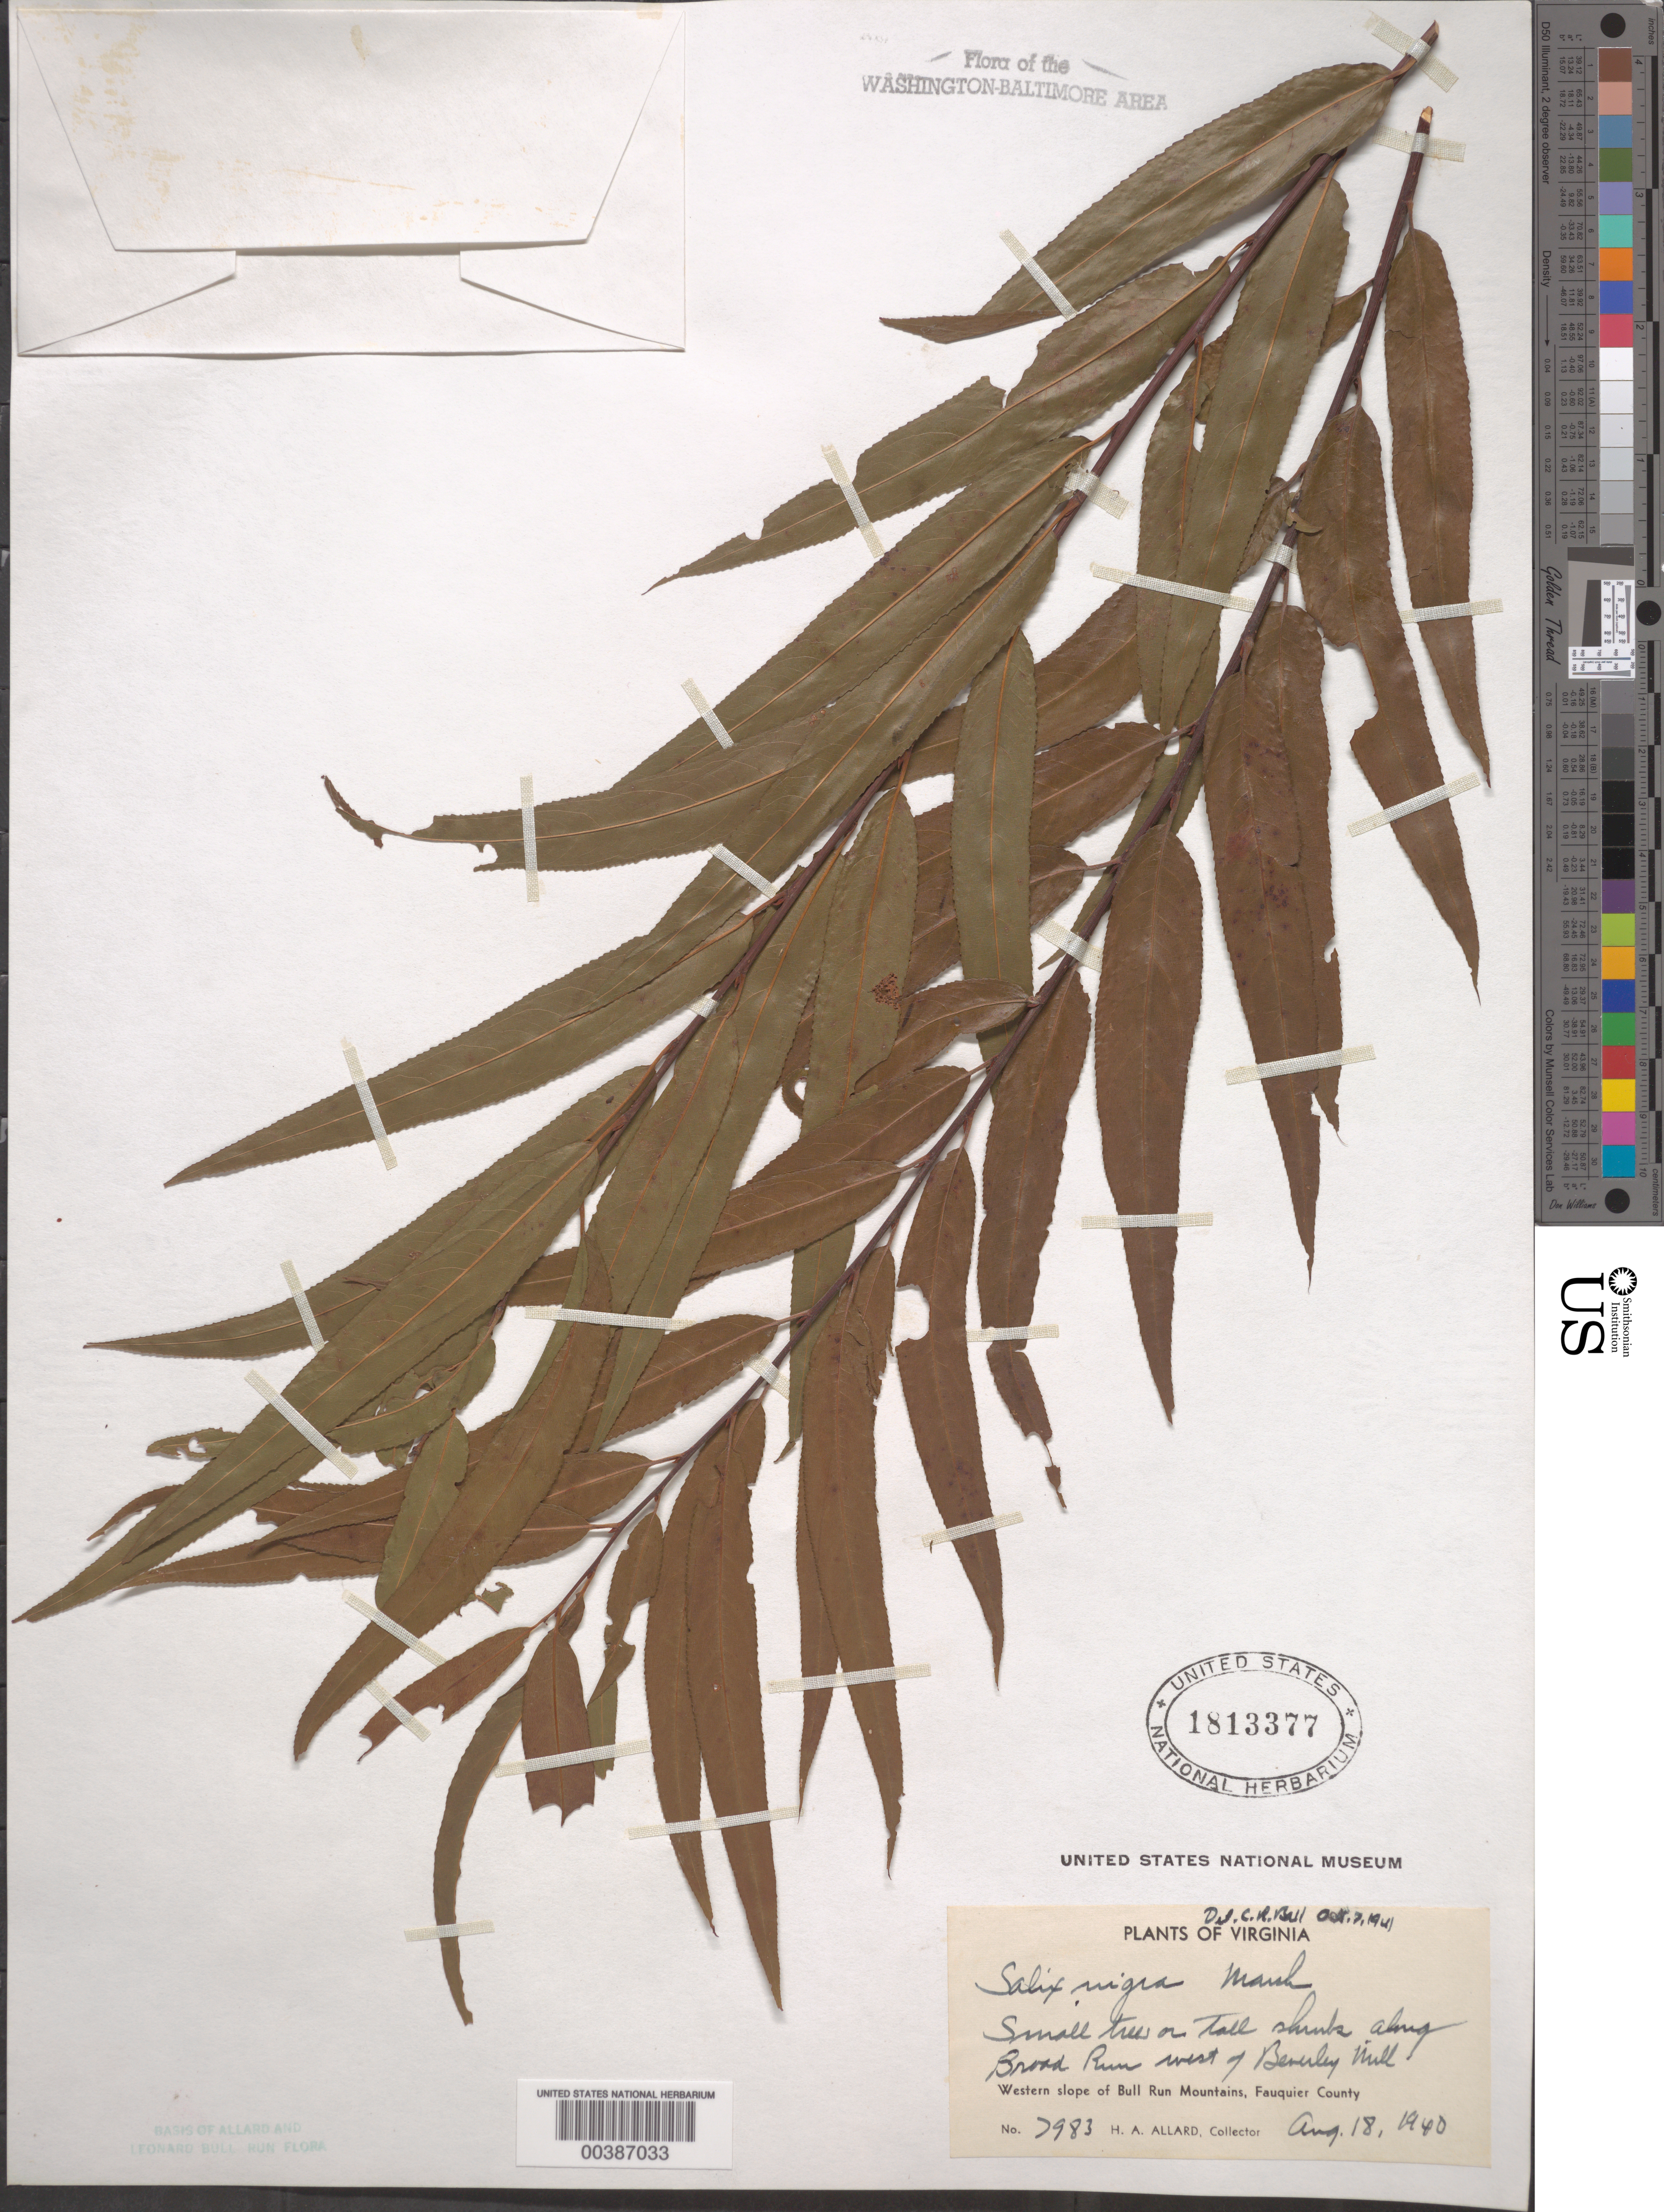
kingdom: Plantae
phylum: Tracheophyta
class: Magnoliopsida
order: Malpighiales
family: Salicaceae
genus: Salix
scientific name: Salix nigra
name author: Marshall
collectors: H. A. Allard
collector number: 7983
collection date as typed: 18 Aug 1940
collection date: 1940-08-18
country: United States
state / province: Virginia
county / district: Fauquier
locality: Broad Run, west of Beverley Mill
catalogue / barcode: US 1813377